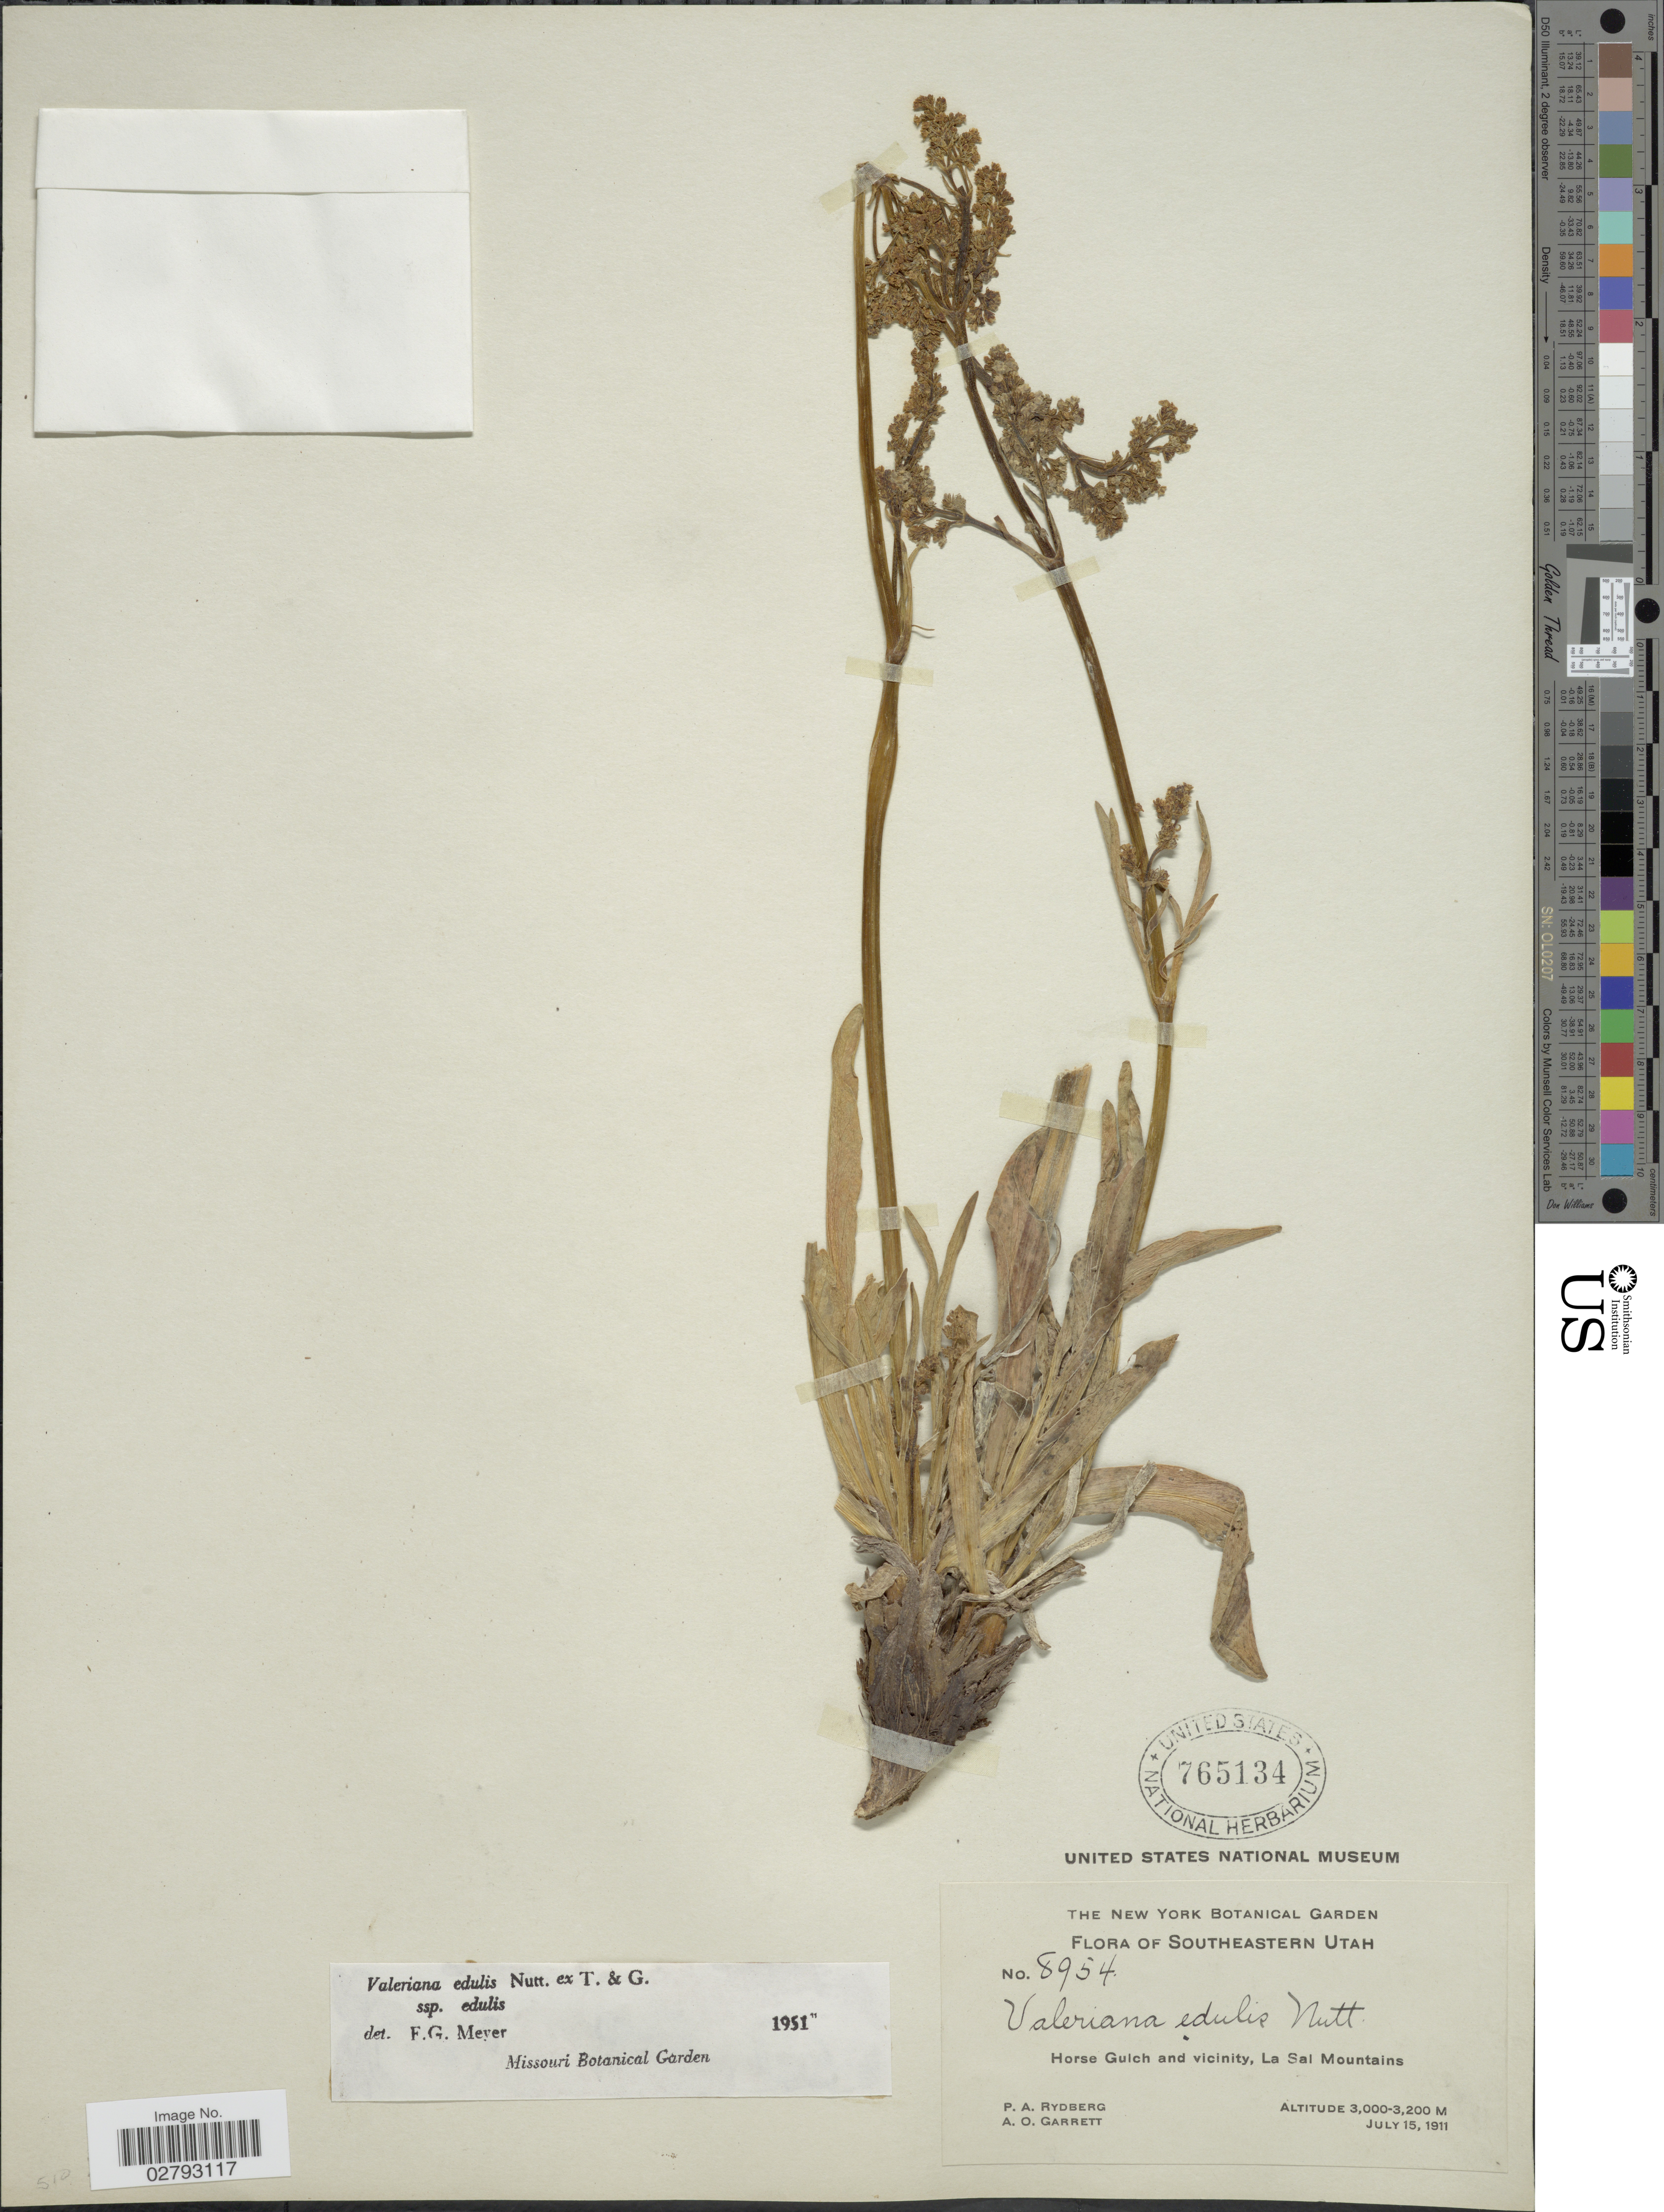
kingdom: Plantae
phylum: Tracheophyta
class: Magnoliopsida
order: Dipsacales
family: Caprifoliaceae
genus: Valeriana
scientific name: Valeriana edulis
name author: Nutt.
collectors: P. A. Rydberg & A. O. Garrett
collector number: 8954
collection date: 1911-07-15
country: United States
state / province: Utah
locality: Southeastern Utah. Horse Gulch and vicinity, La Sal Mountains.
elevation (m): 3000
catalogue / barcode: US 765134